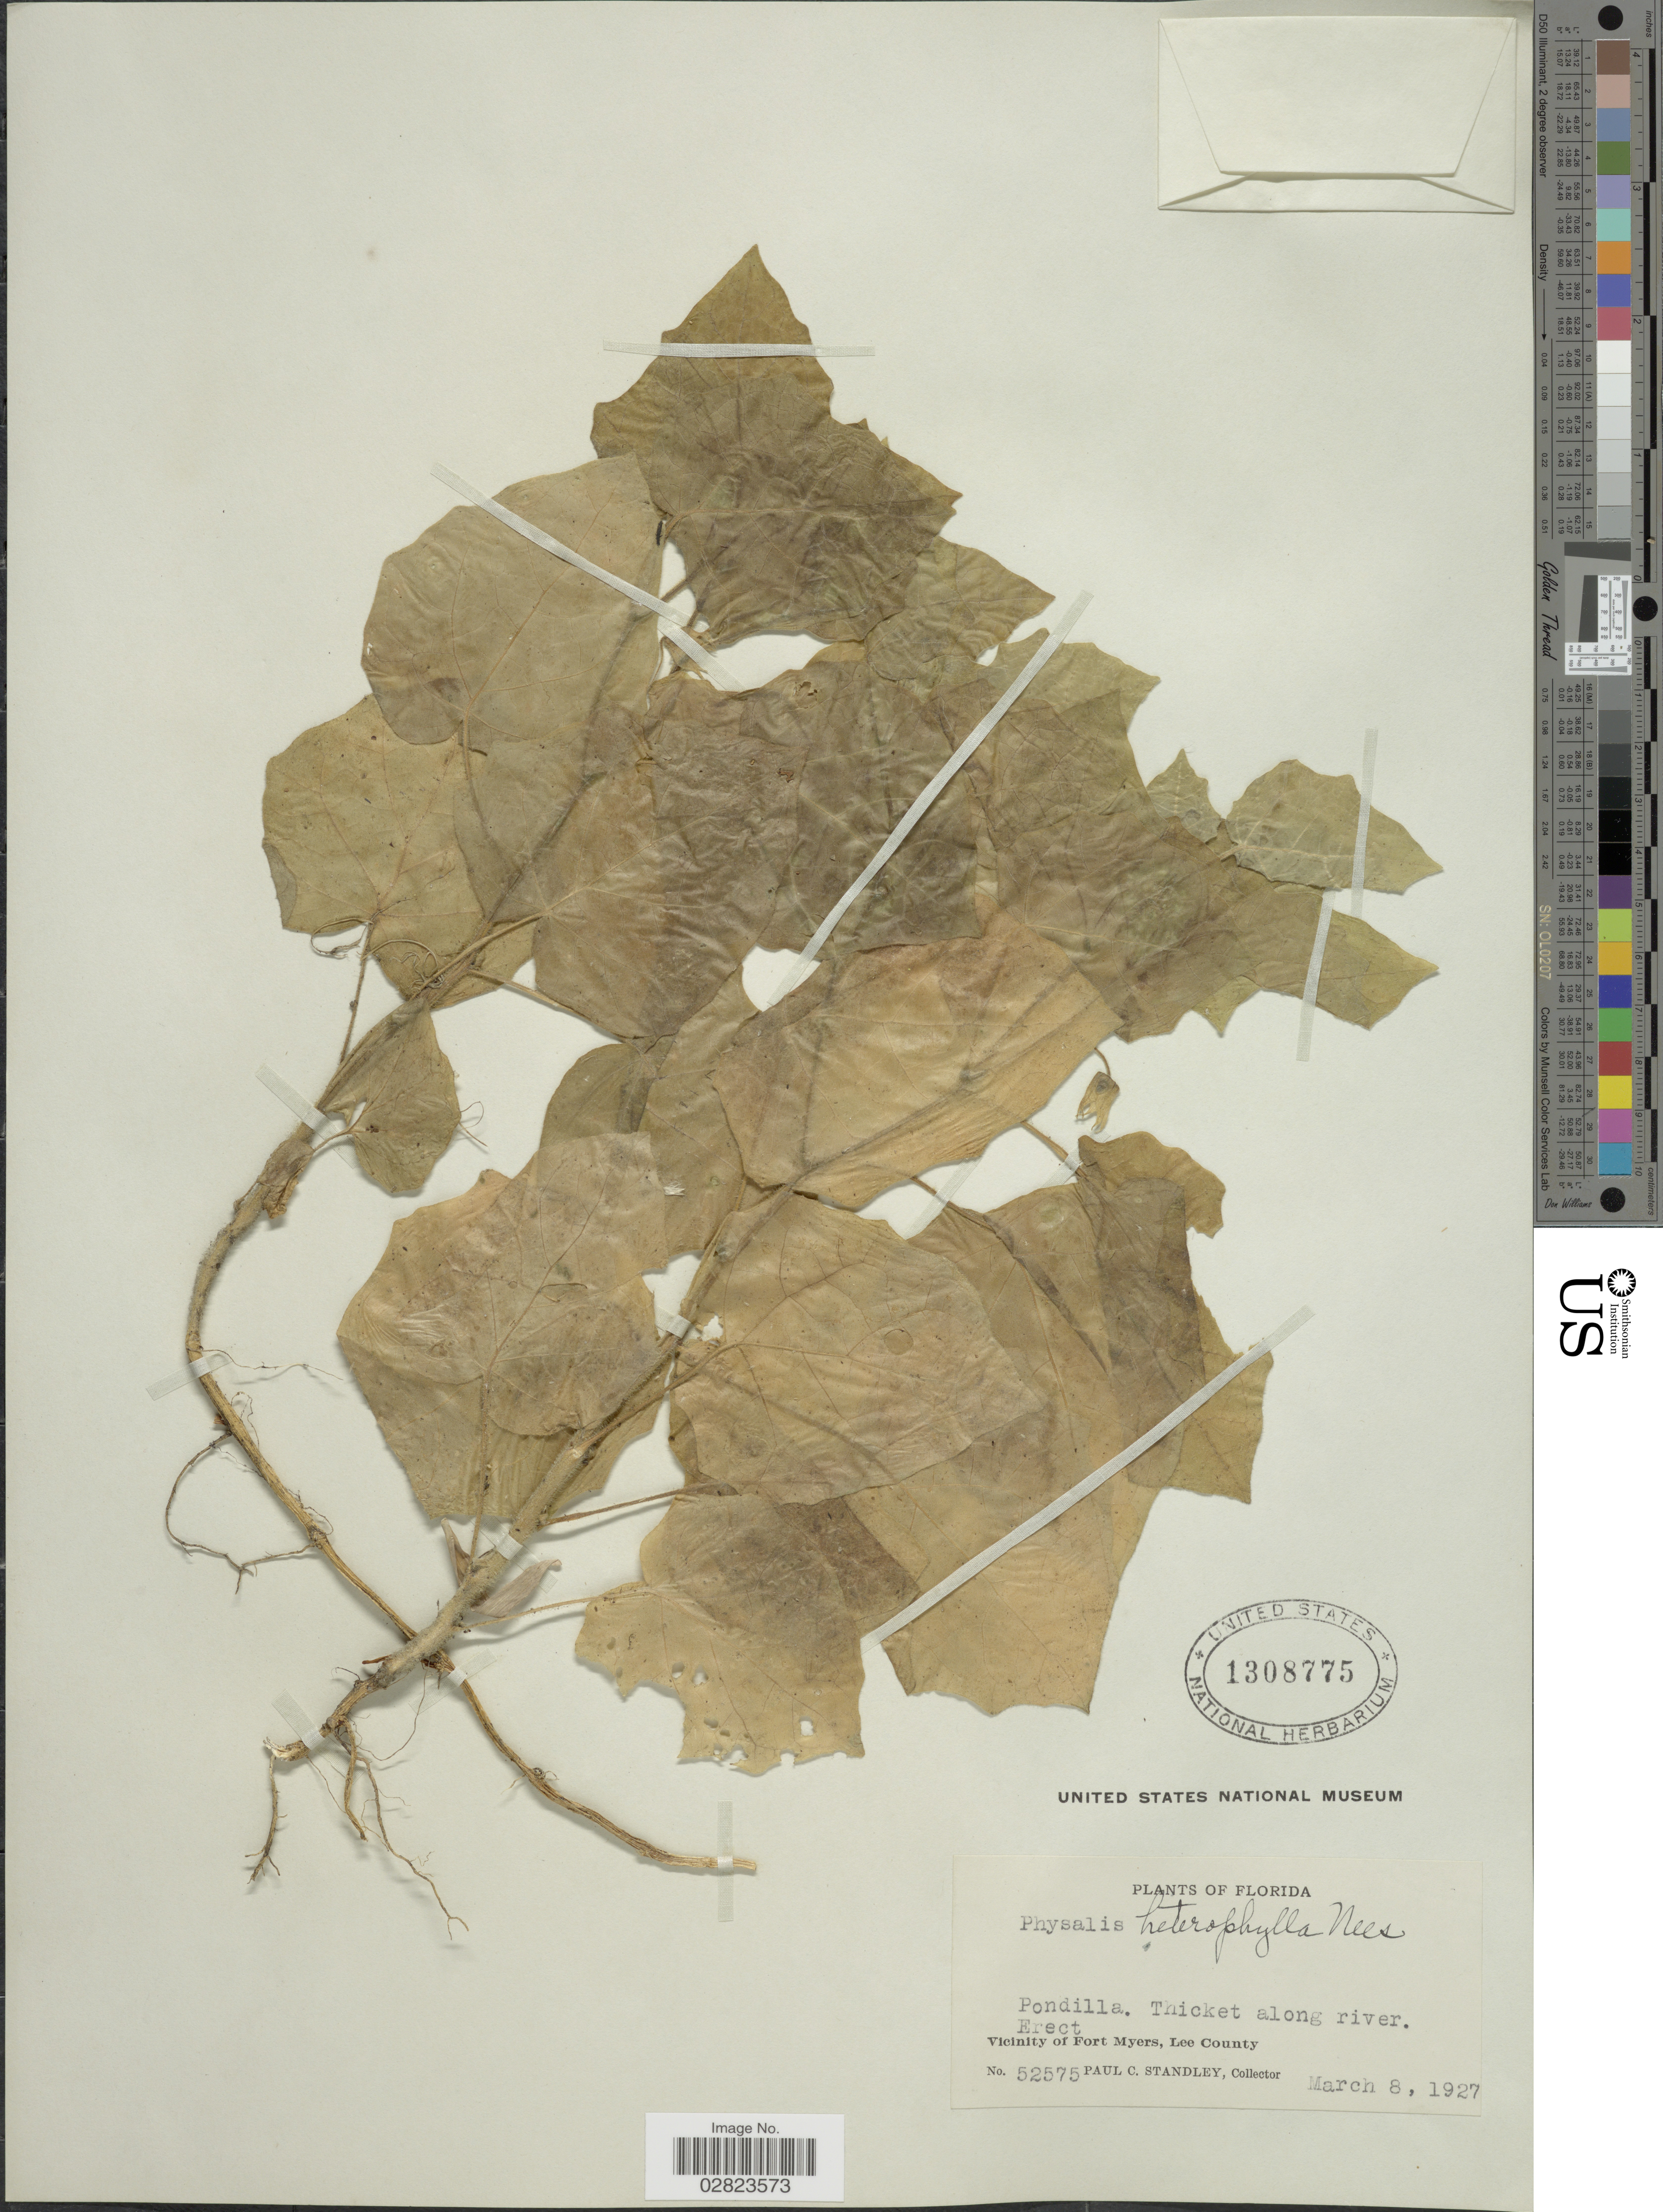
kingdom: Plantae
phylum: Tracheophyta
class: Magnoliopsida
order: Solanales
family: Solanaceae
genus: Physalis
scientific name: Physalis heterophylla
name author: Nees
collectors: P. C. Standley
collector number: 52575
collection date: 1927-03-08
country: United States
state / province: Florida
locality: Pondilla, Thicket along river. Vicinity of Fort Myers, Lee County.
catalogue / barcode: US 1308775